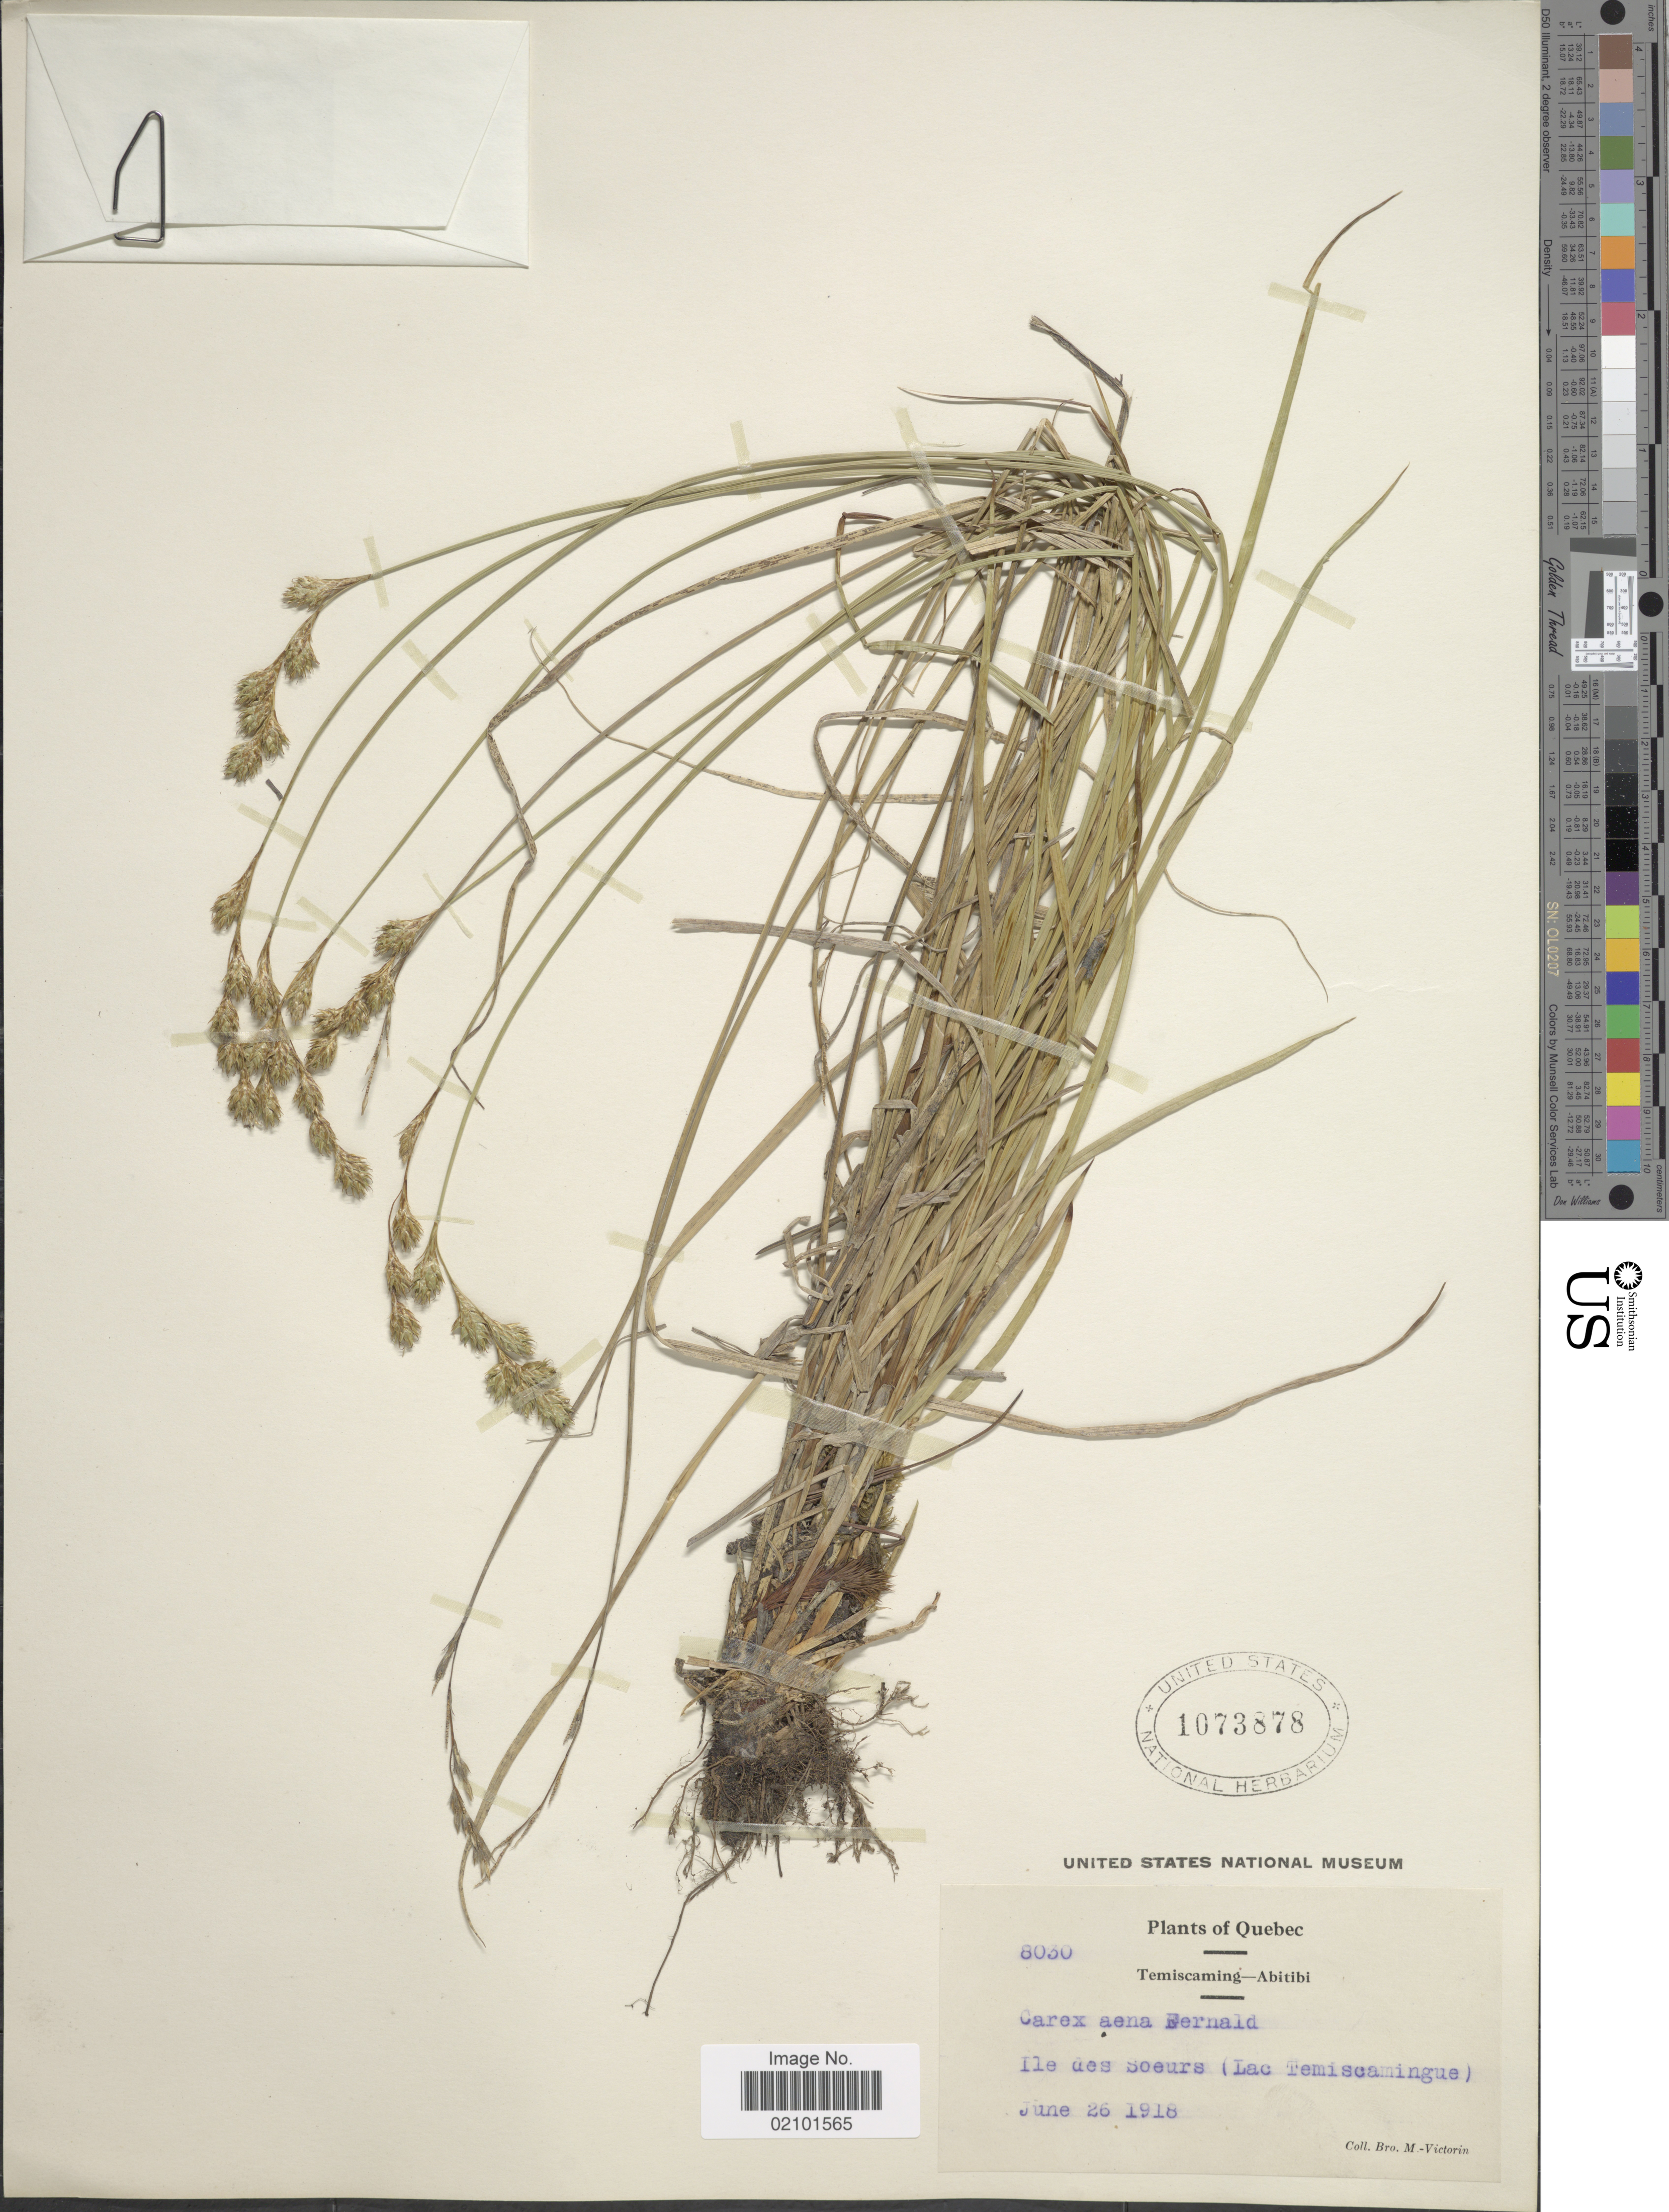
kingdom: Plantae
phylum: Tracheophyta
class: Liliopsida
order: Poales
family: Cyperaceae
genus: Carex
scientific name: Carex foenea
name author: Willd.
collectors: Fr. Marie-Victorin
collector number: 8030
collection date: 1918-06-26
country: Canada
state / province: Quebec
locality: Ile des Soeurs (Lac Temiscamingue). Temiscaming-Abitibi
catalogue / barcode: US 1073878